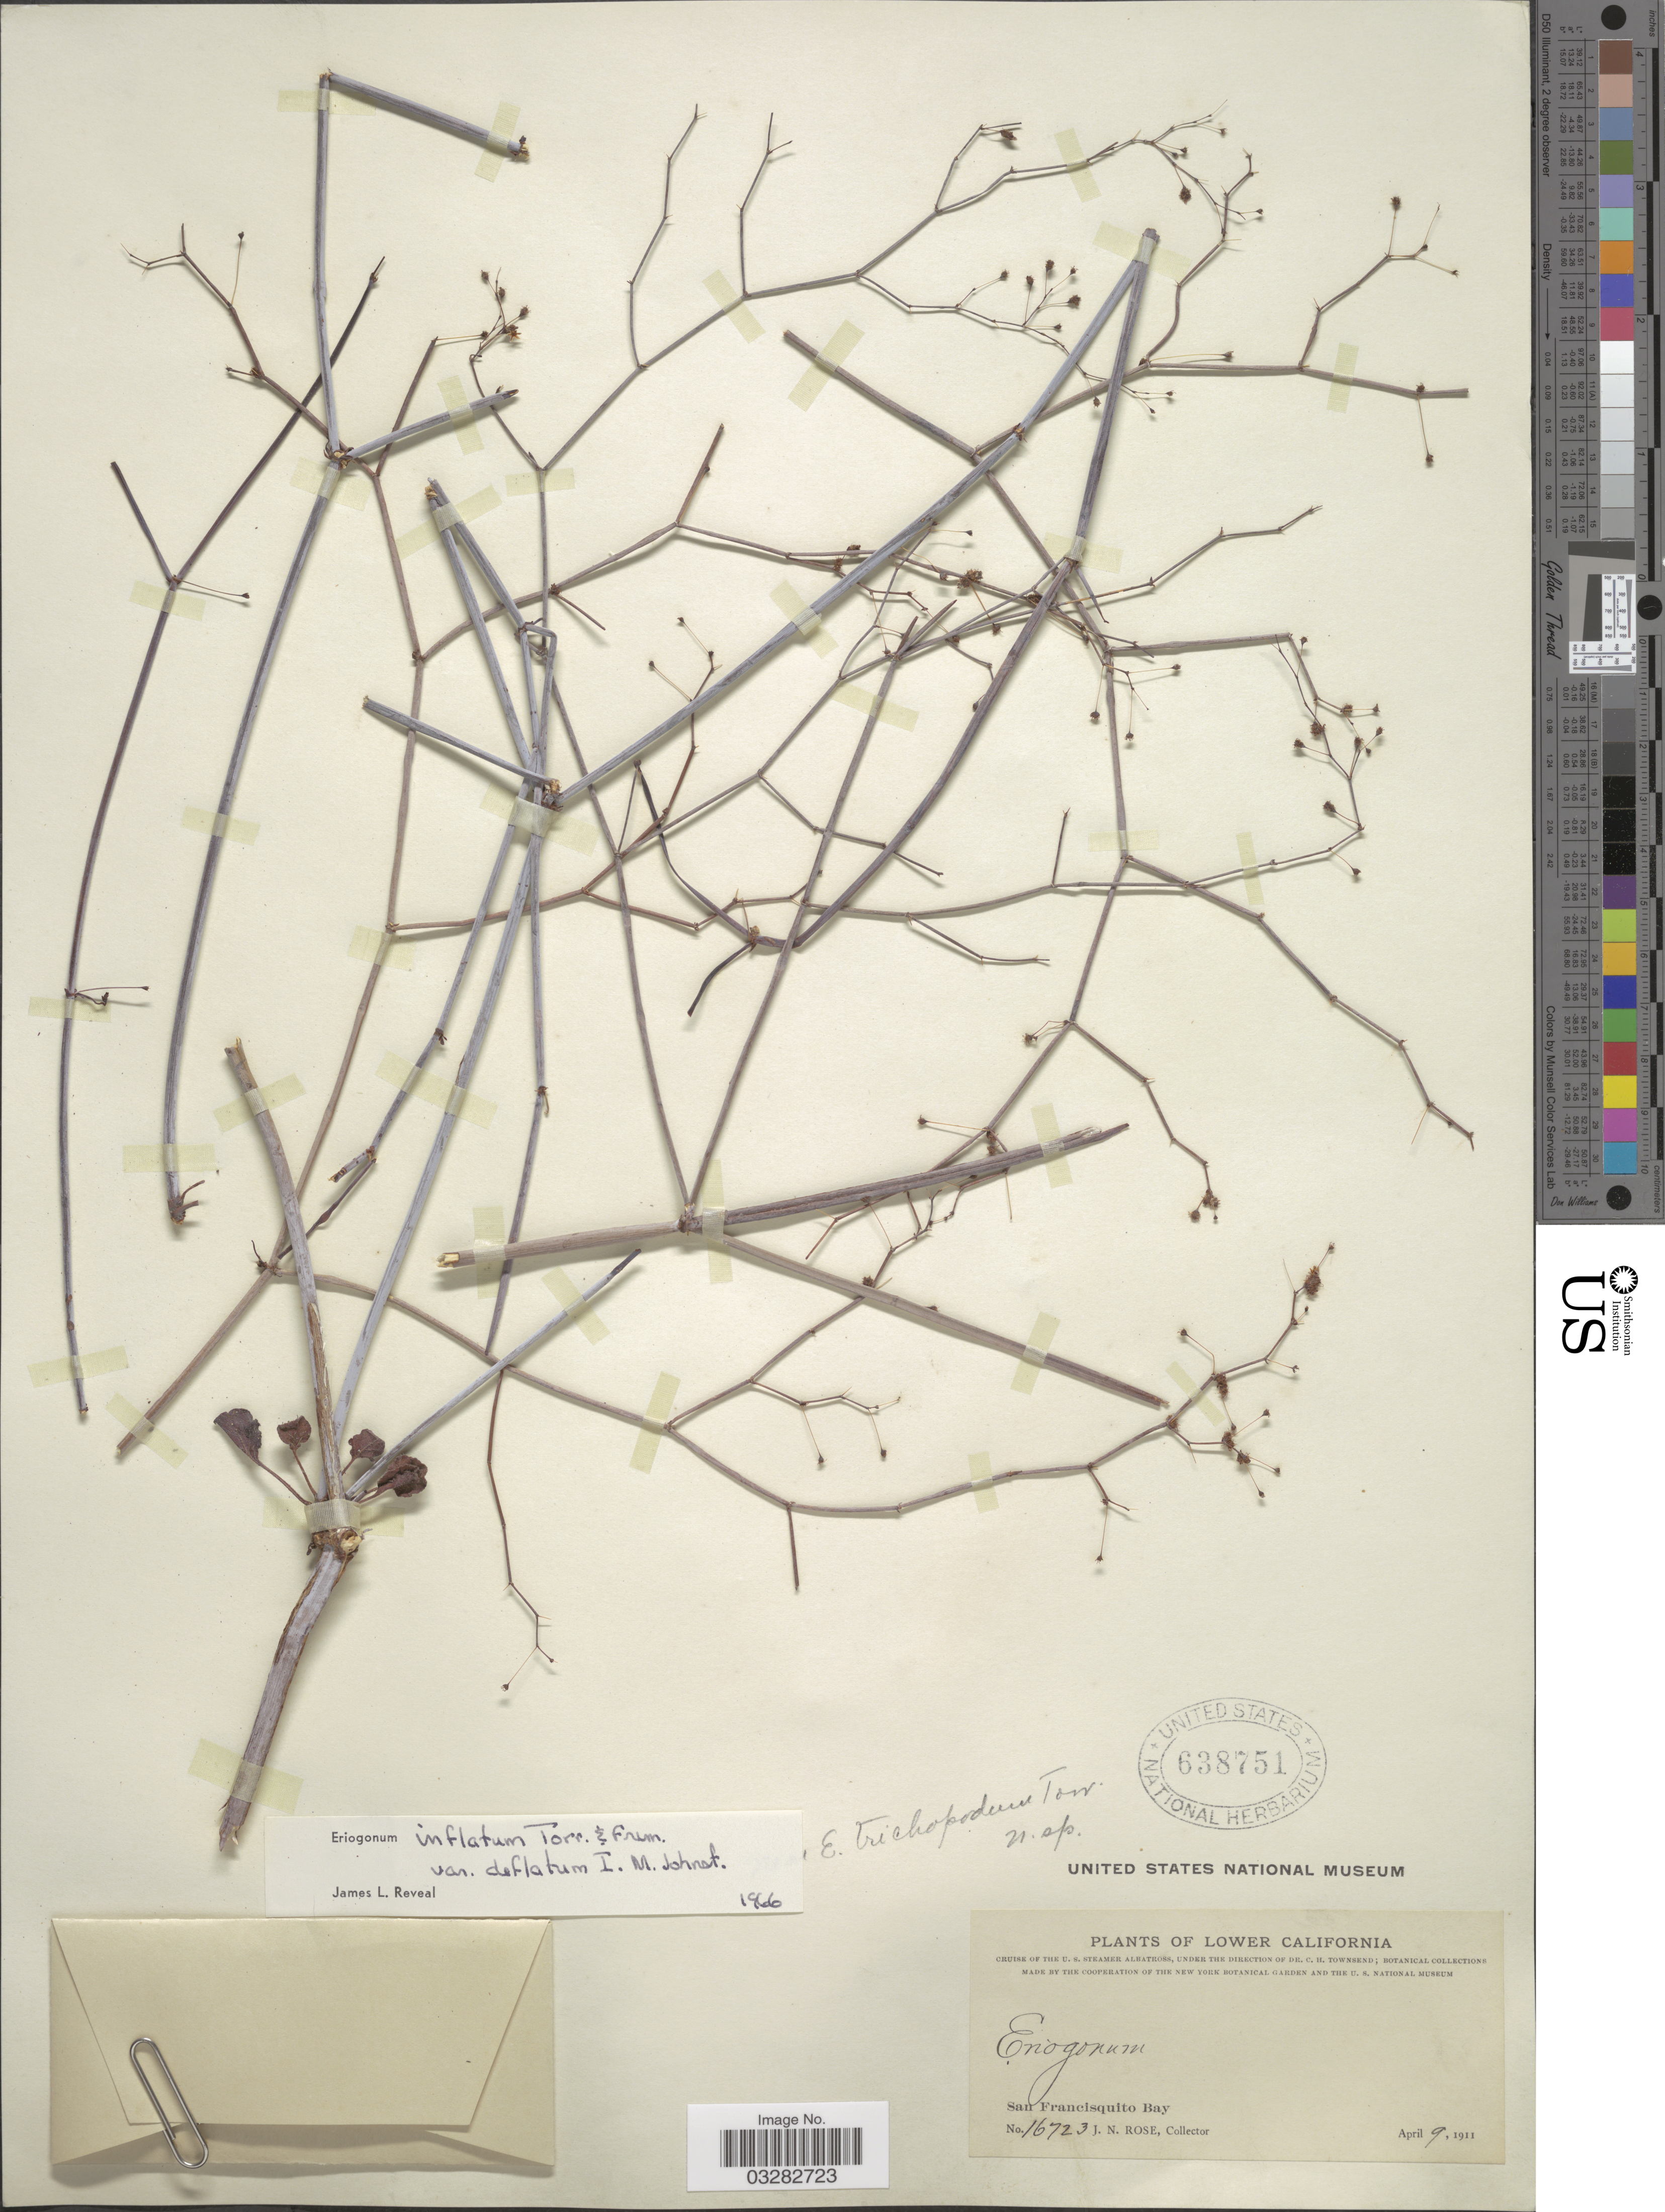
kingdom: Plantae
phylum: Tracheophyta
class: Magnoliopsida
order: Caryophyllales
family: Polygonaceae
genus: Eriogonum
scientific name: Eriogonum inflatum var. deflatum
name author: I.M. Johnst.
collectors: J. N. Rose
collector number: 16723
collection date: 1911-04-09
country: Mexico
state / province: Baja California Norte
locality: Lower California. San Francisquito Bay.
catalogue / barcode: US 638751